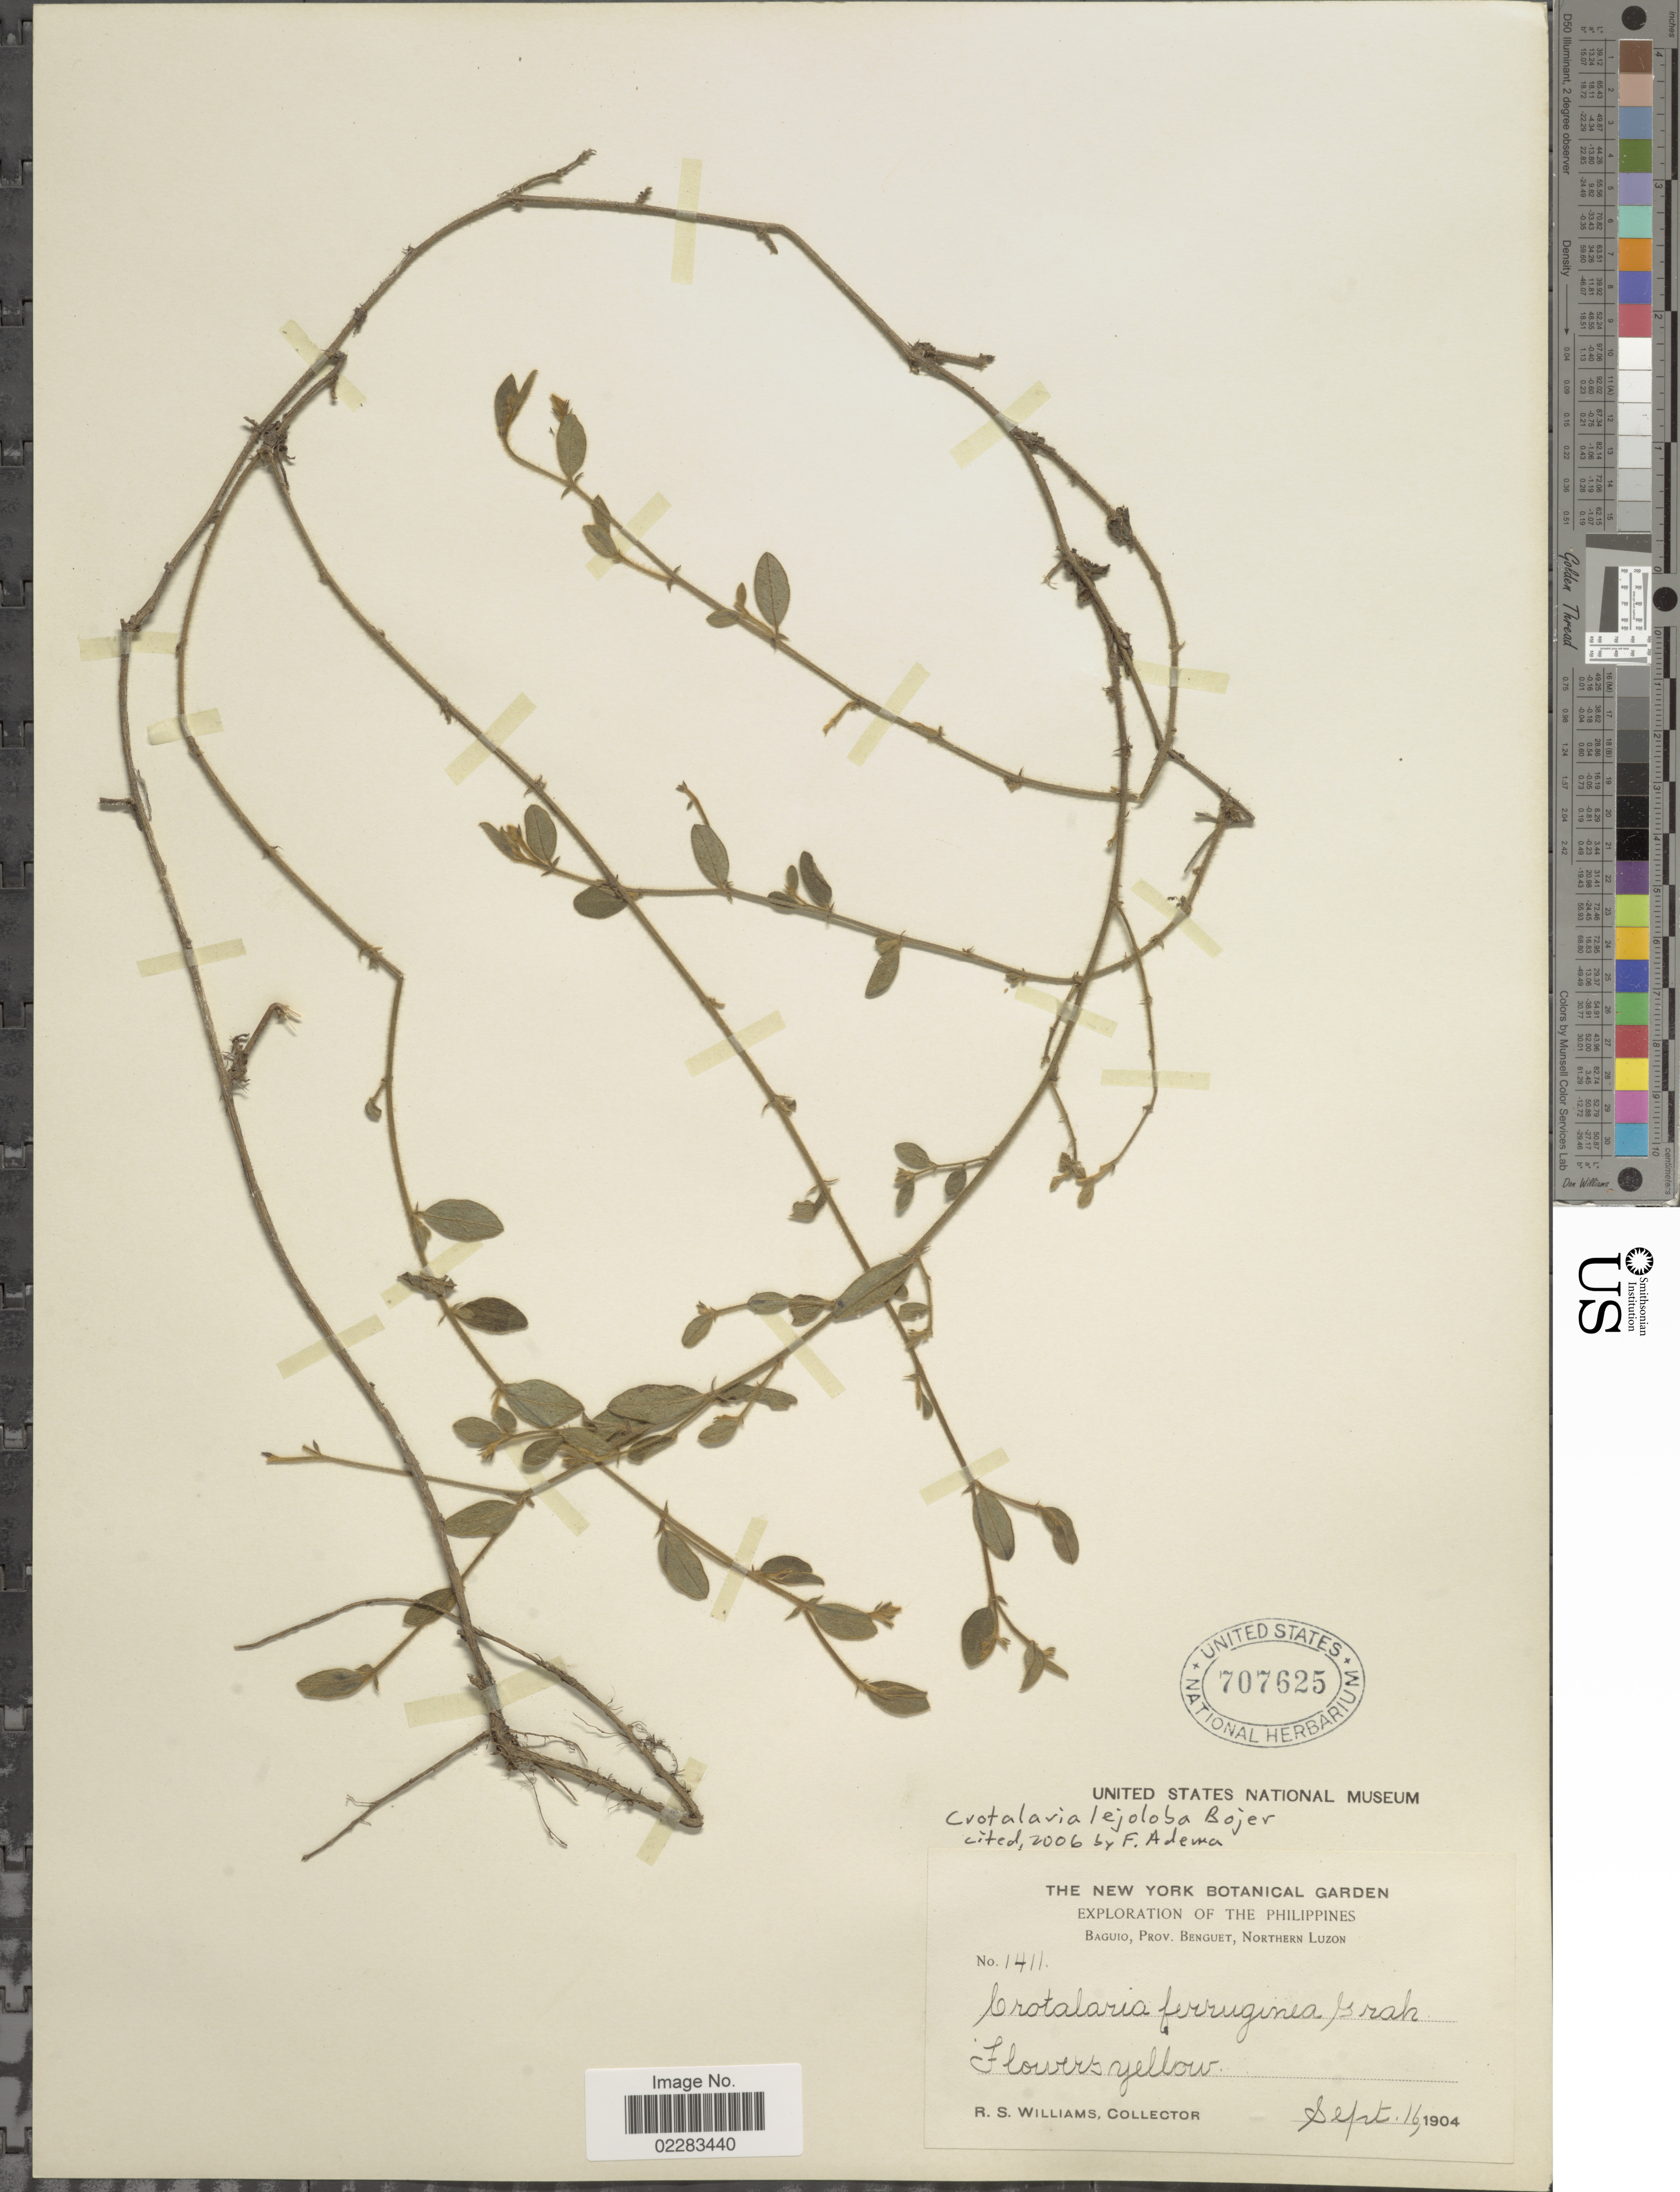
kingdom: Plantae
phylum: Tracheophyta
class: Magnoliopsida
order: Fabales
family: Fabaceae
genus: Crotalaria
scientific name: Crotalaria lejoloba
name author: Bartl.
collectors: R. S. Williams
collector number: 1411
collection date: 1904-09-16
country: Philippines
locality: Baguio, Prov. Benguet, Northern Luzon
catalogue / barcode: US 707625